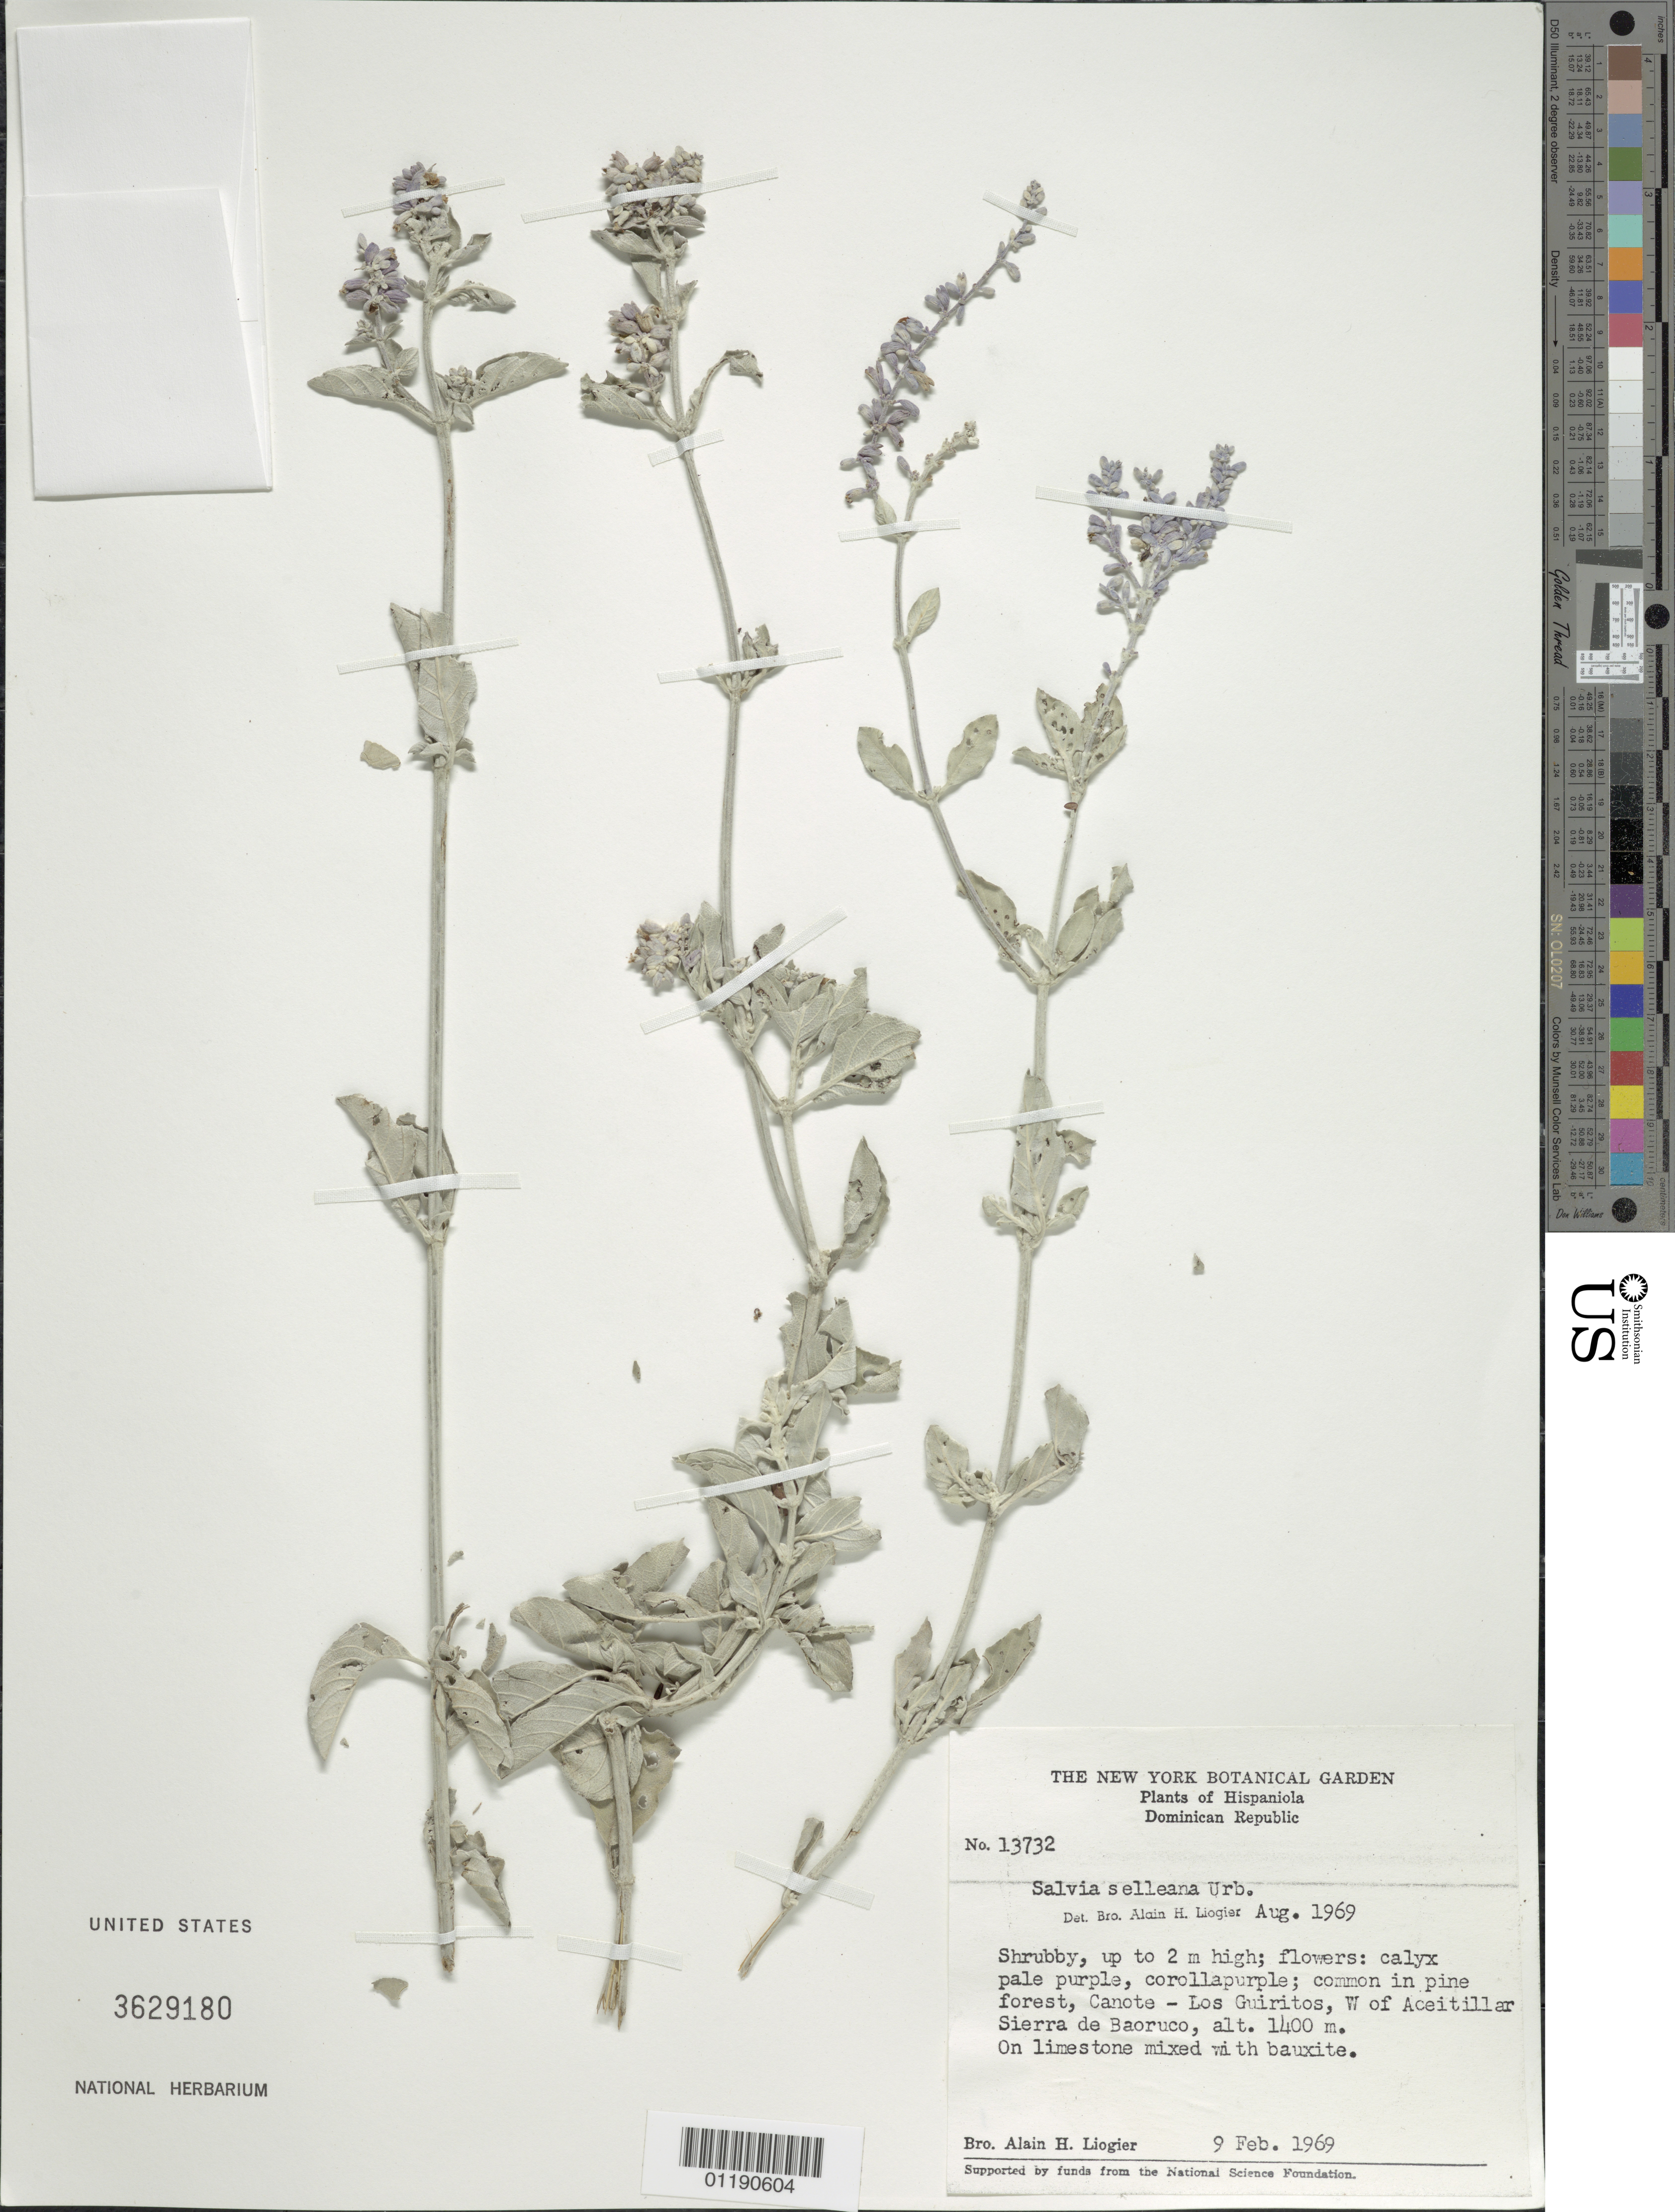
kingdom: Plantae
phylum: Tracheophyta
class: Magnoliopsida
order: Lamiales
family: Lamiaceae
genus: Salvia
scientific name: Salvia selleana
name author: Urb.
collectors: A. H. Liogier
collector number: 13732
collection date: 1969-02-09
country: Dominican Republic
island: Hispaniola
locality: Canote-Los Guiritos, W of Aceitillar Sierra de Baoruco.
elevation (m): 1400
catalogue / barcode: US 3629180